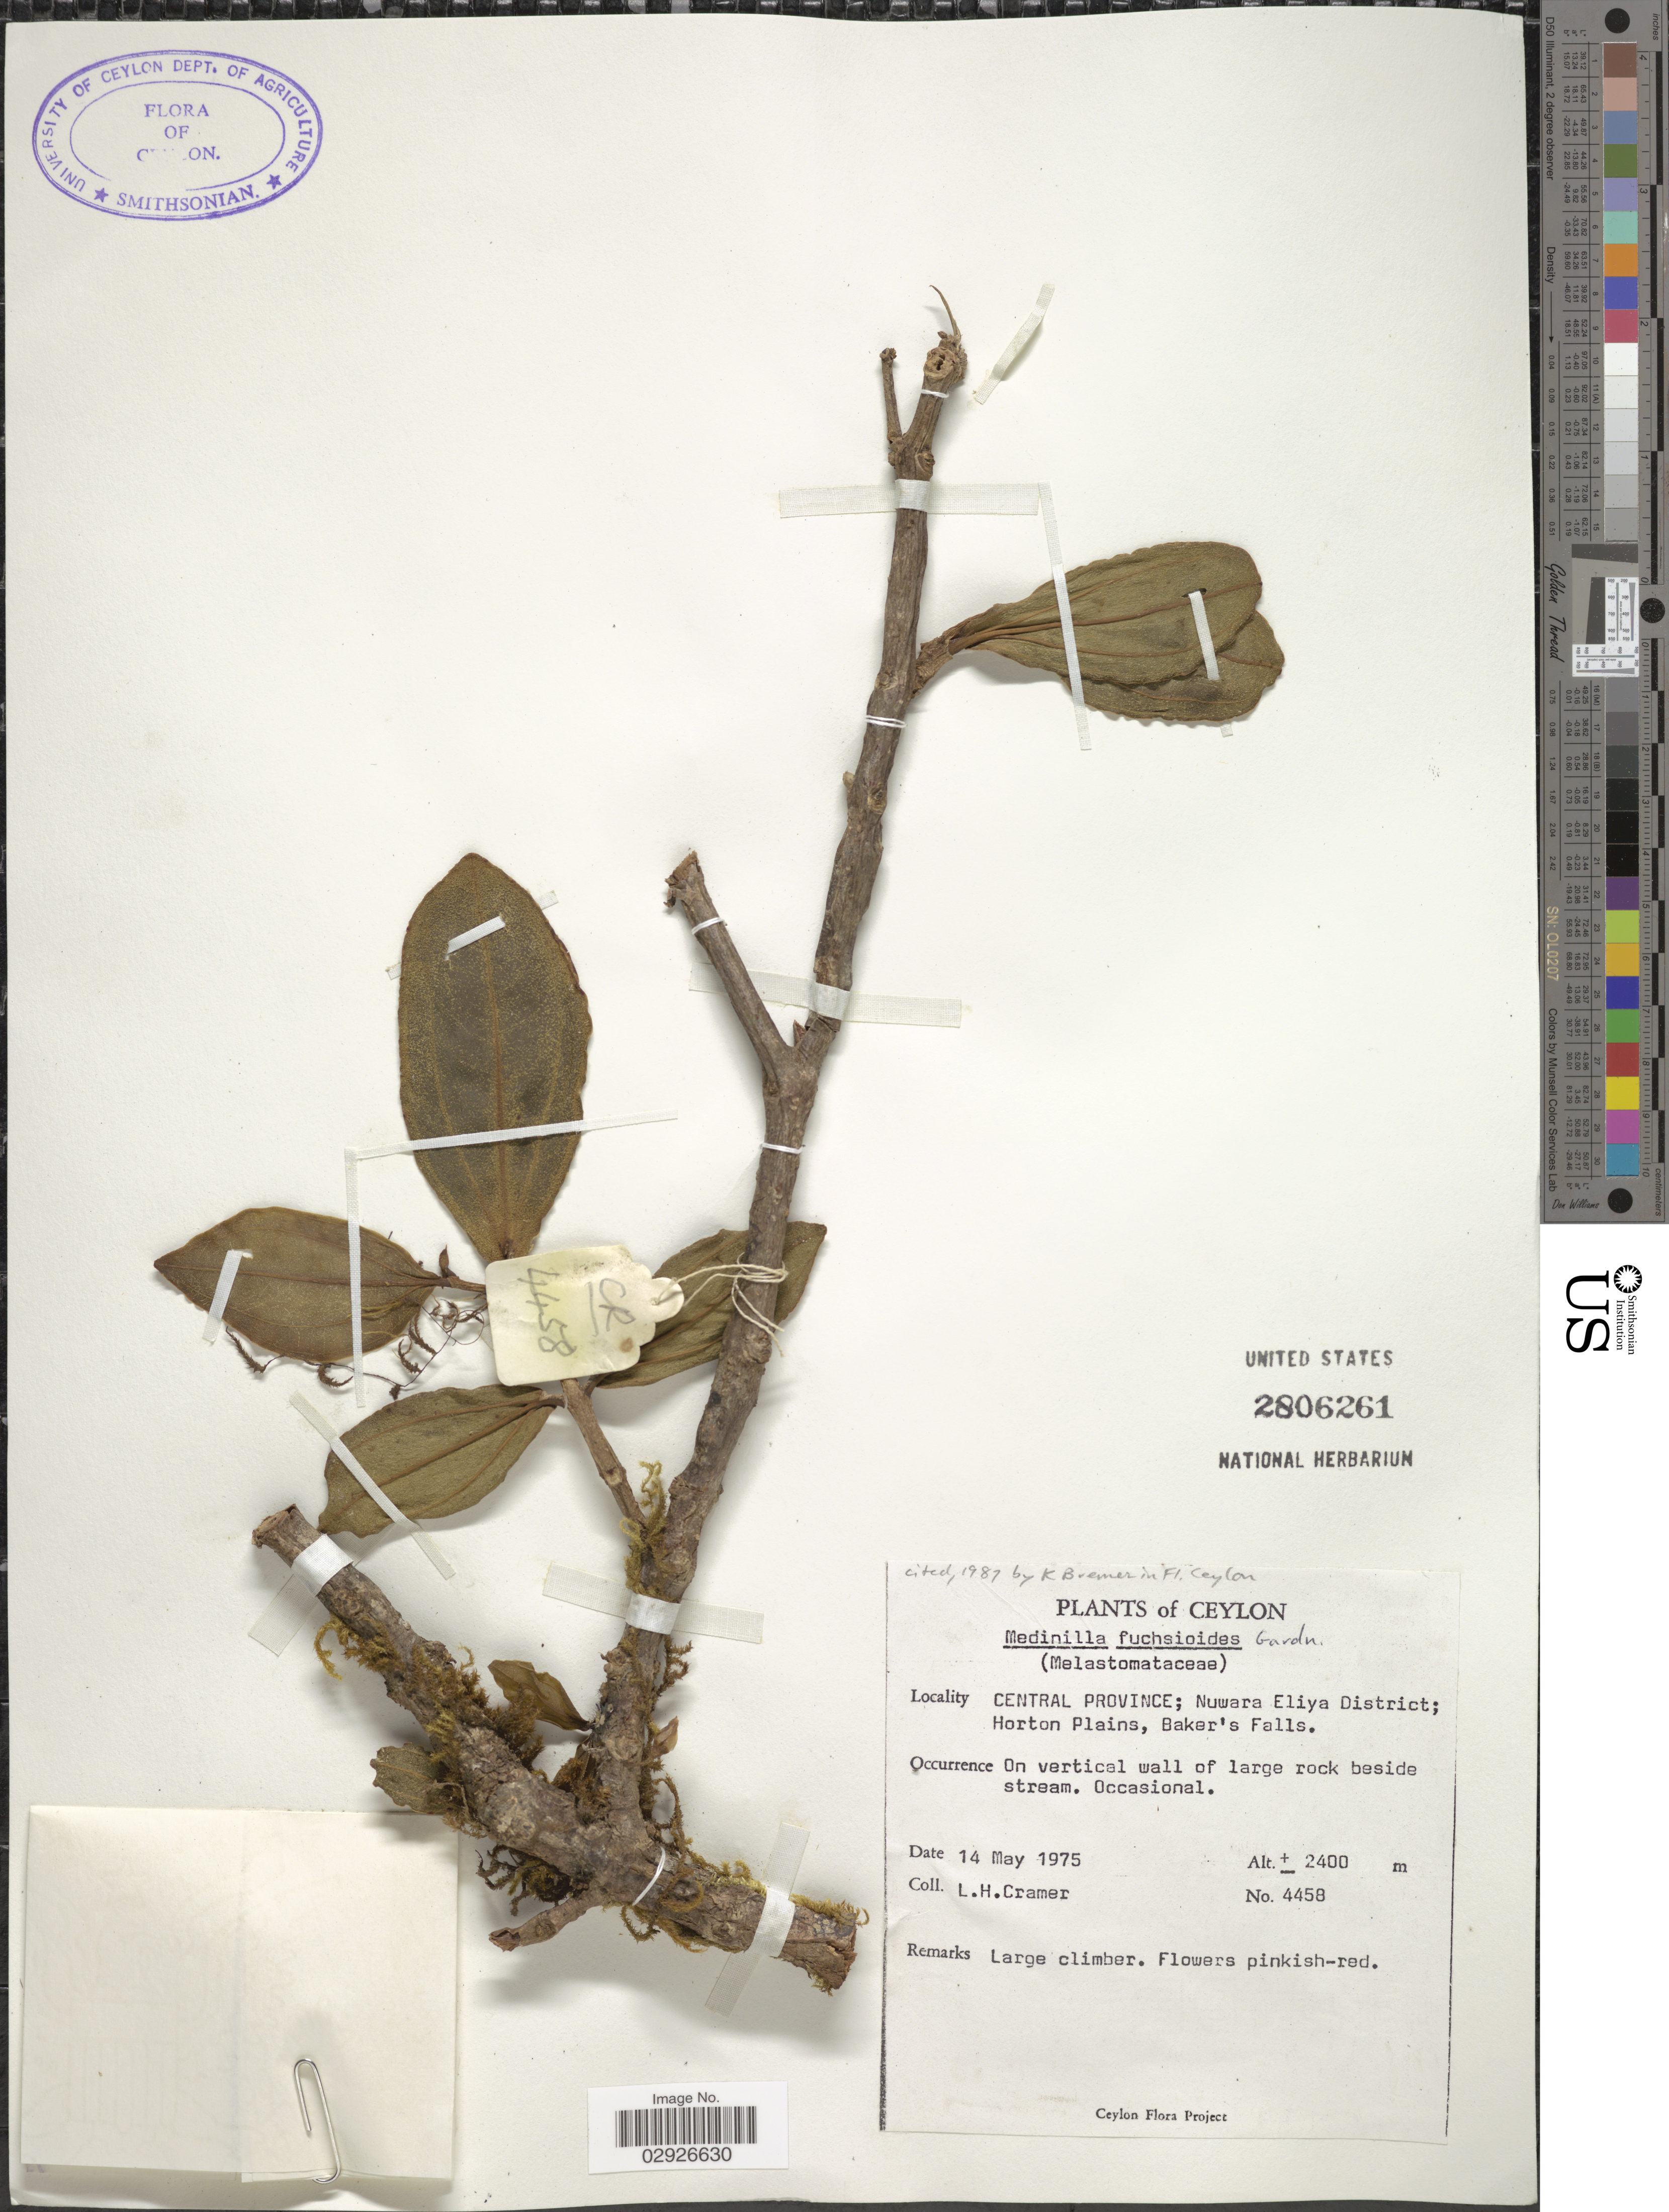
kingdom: Plantae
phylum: Tracheophyta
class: Magnoliopsida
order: Myrtales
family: Melastomataceae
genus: Medinilla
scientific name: Medinilla fuchsioides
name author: Gard.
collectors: L. H. Cramer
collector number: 4458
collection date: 1975-05-14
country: Sri Lanka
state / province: Central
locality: Ceylon. Nuwara Eliya District; Horton Plains, Baker's Falls.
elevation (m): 2400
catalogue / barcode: US 2806261